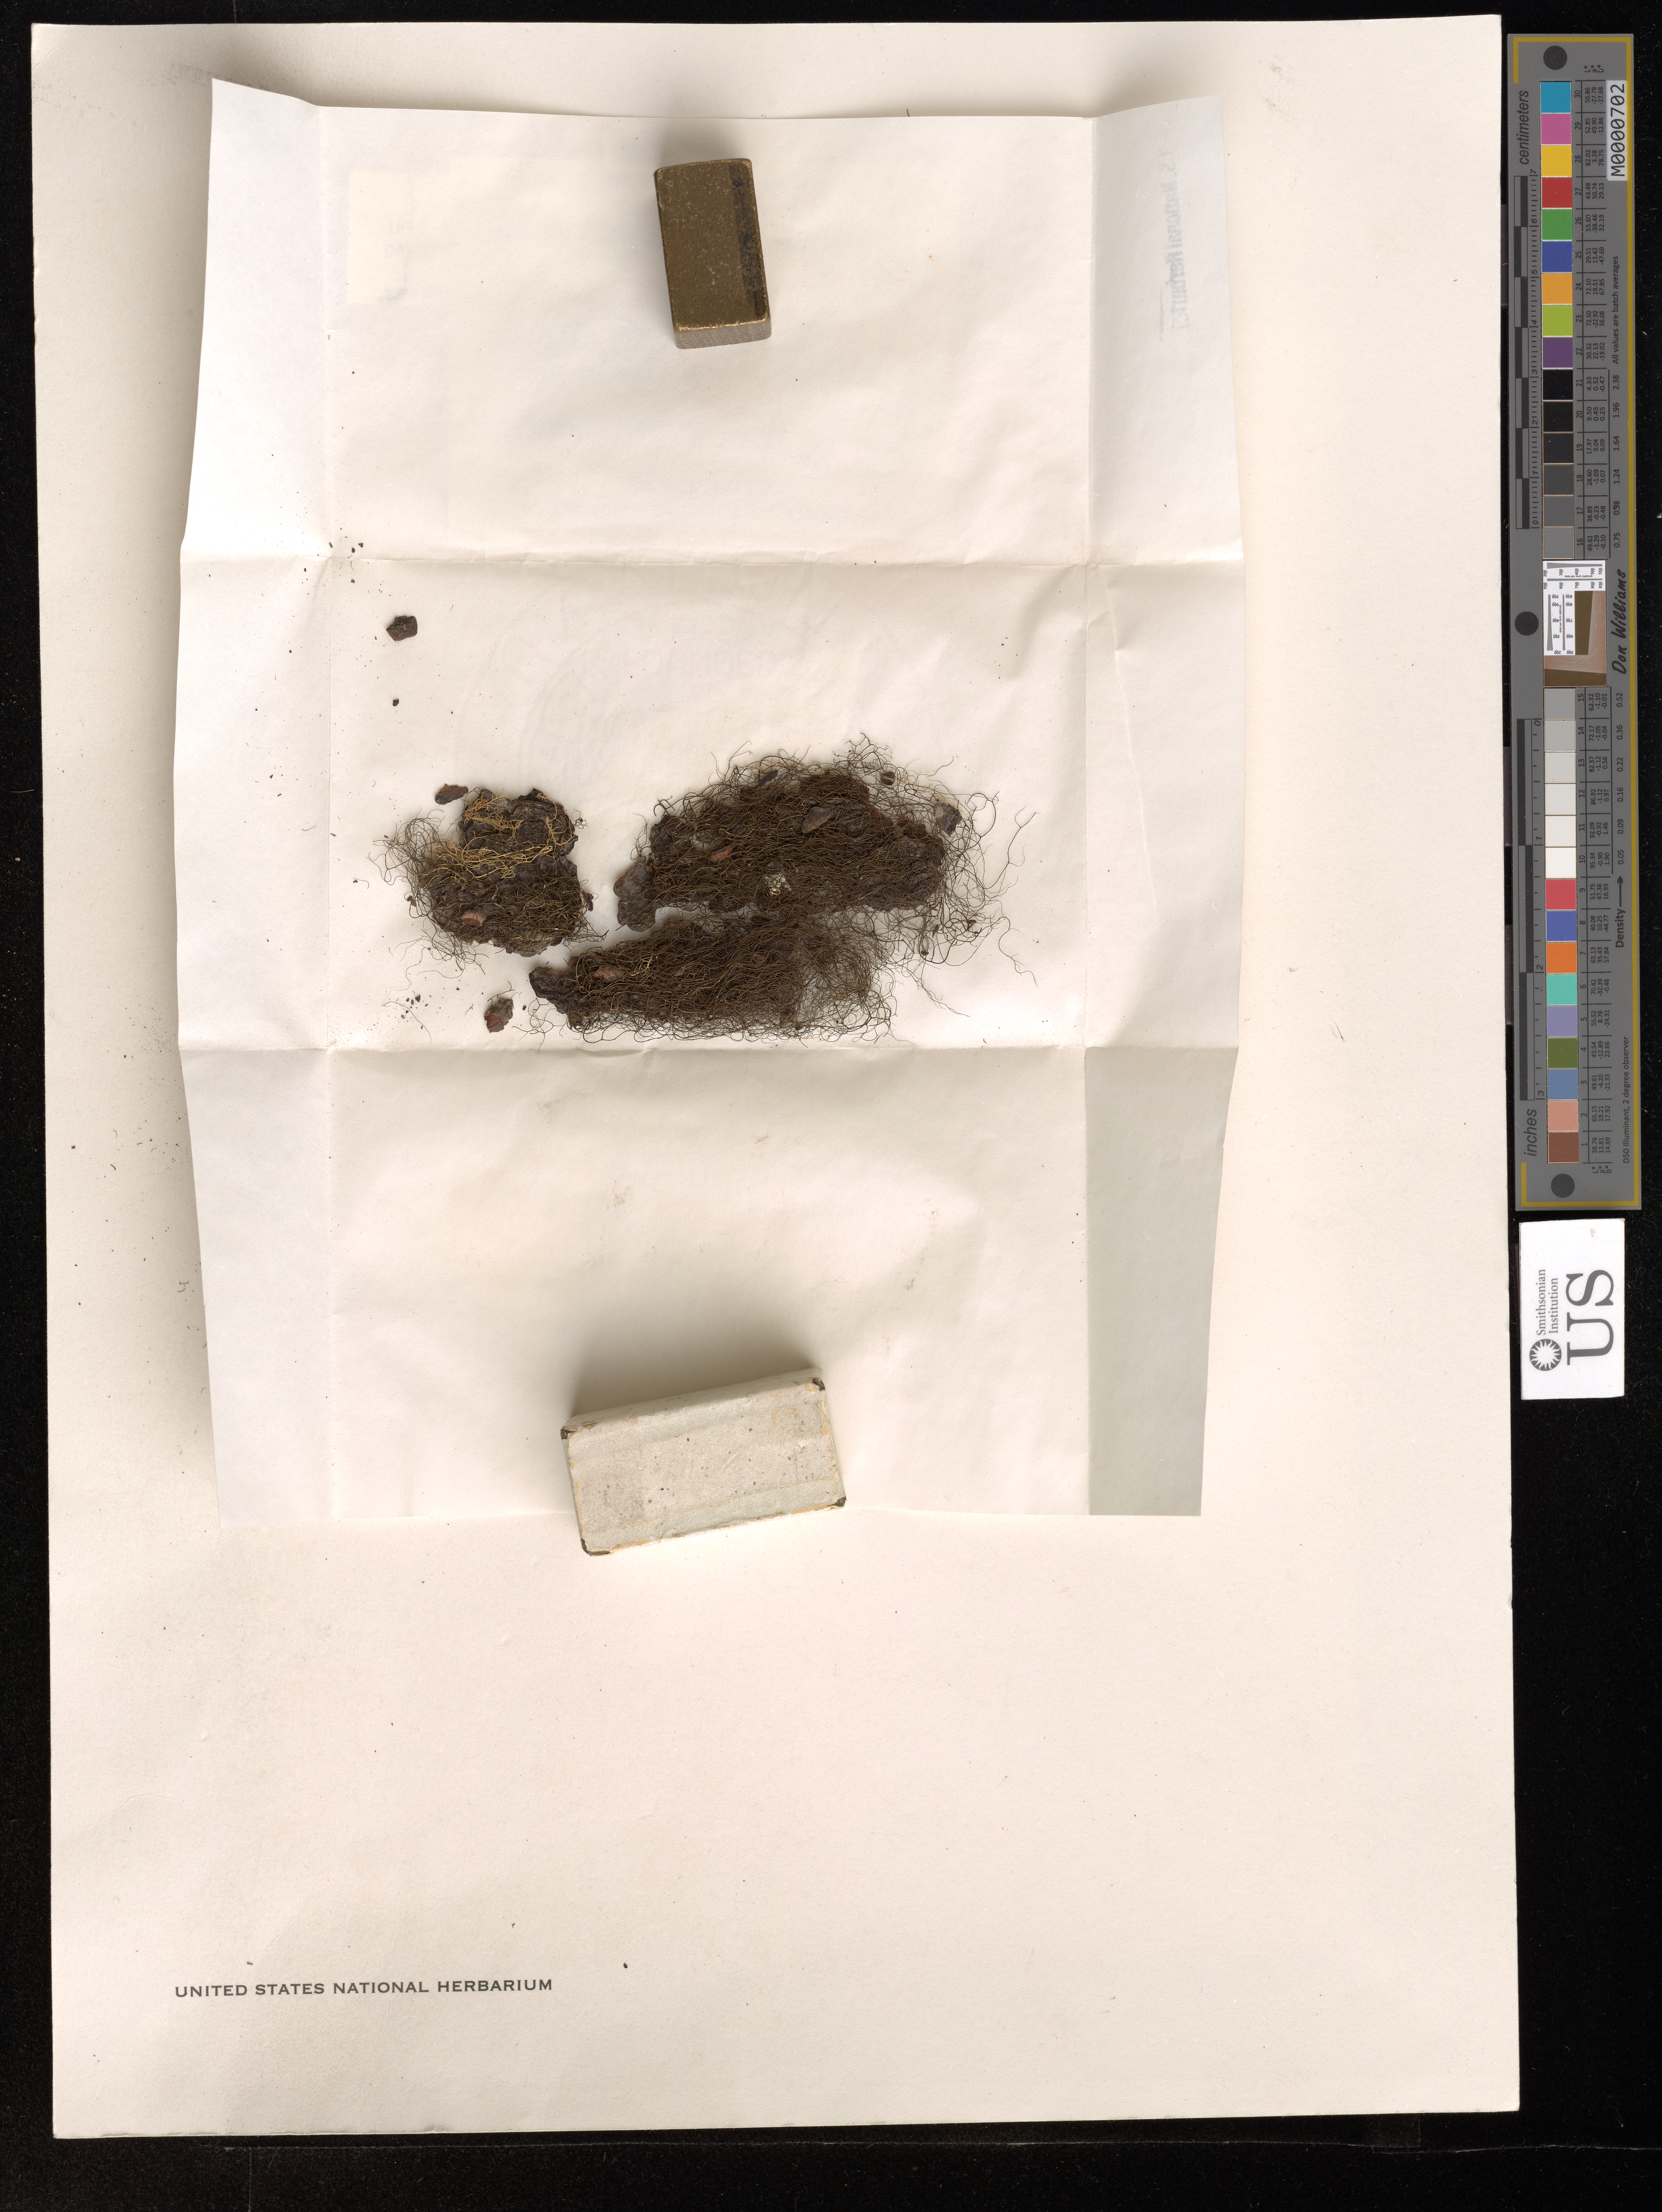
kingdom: Fungi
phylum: Ascomycota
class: Lecanoromycetes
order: Lecanorales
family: Parmeliaceae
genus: Alectoria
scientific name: Alectoria glabra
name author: Motyka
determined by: Wetmore, C. M.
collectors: C. Wetmore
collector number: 7005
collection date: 1960-07-07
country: United States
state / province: South Dakota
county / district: Custer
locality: Valley on N side of Cicero Peak (6 mi S of Custer).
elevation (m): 1676